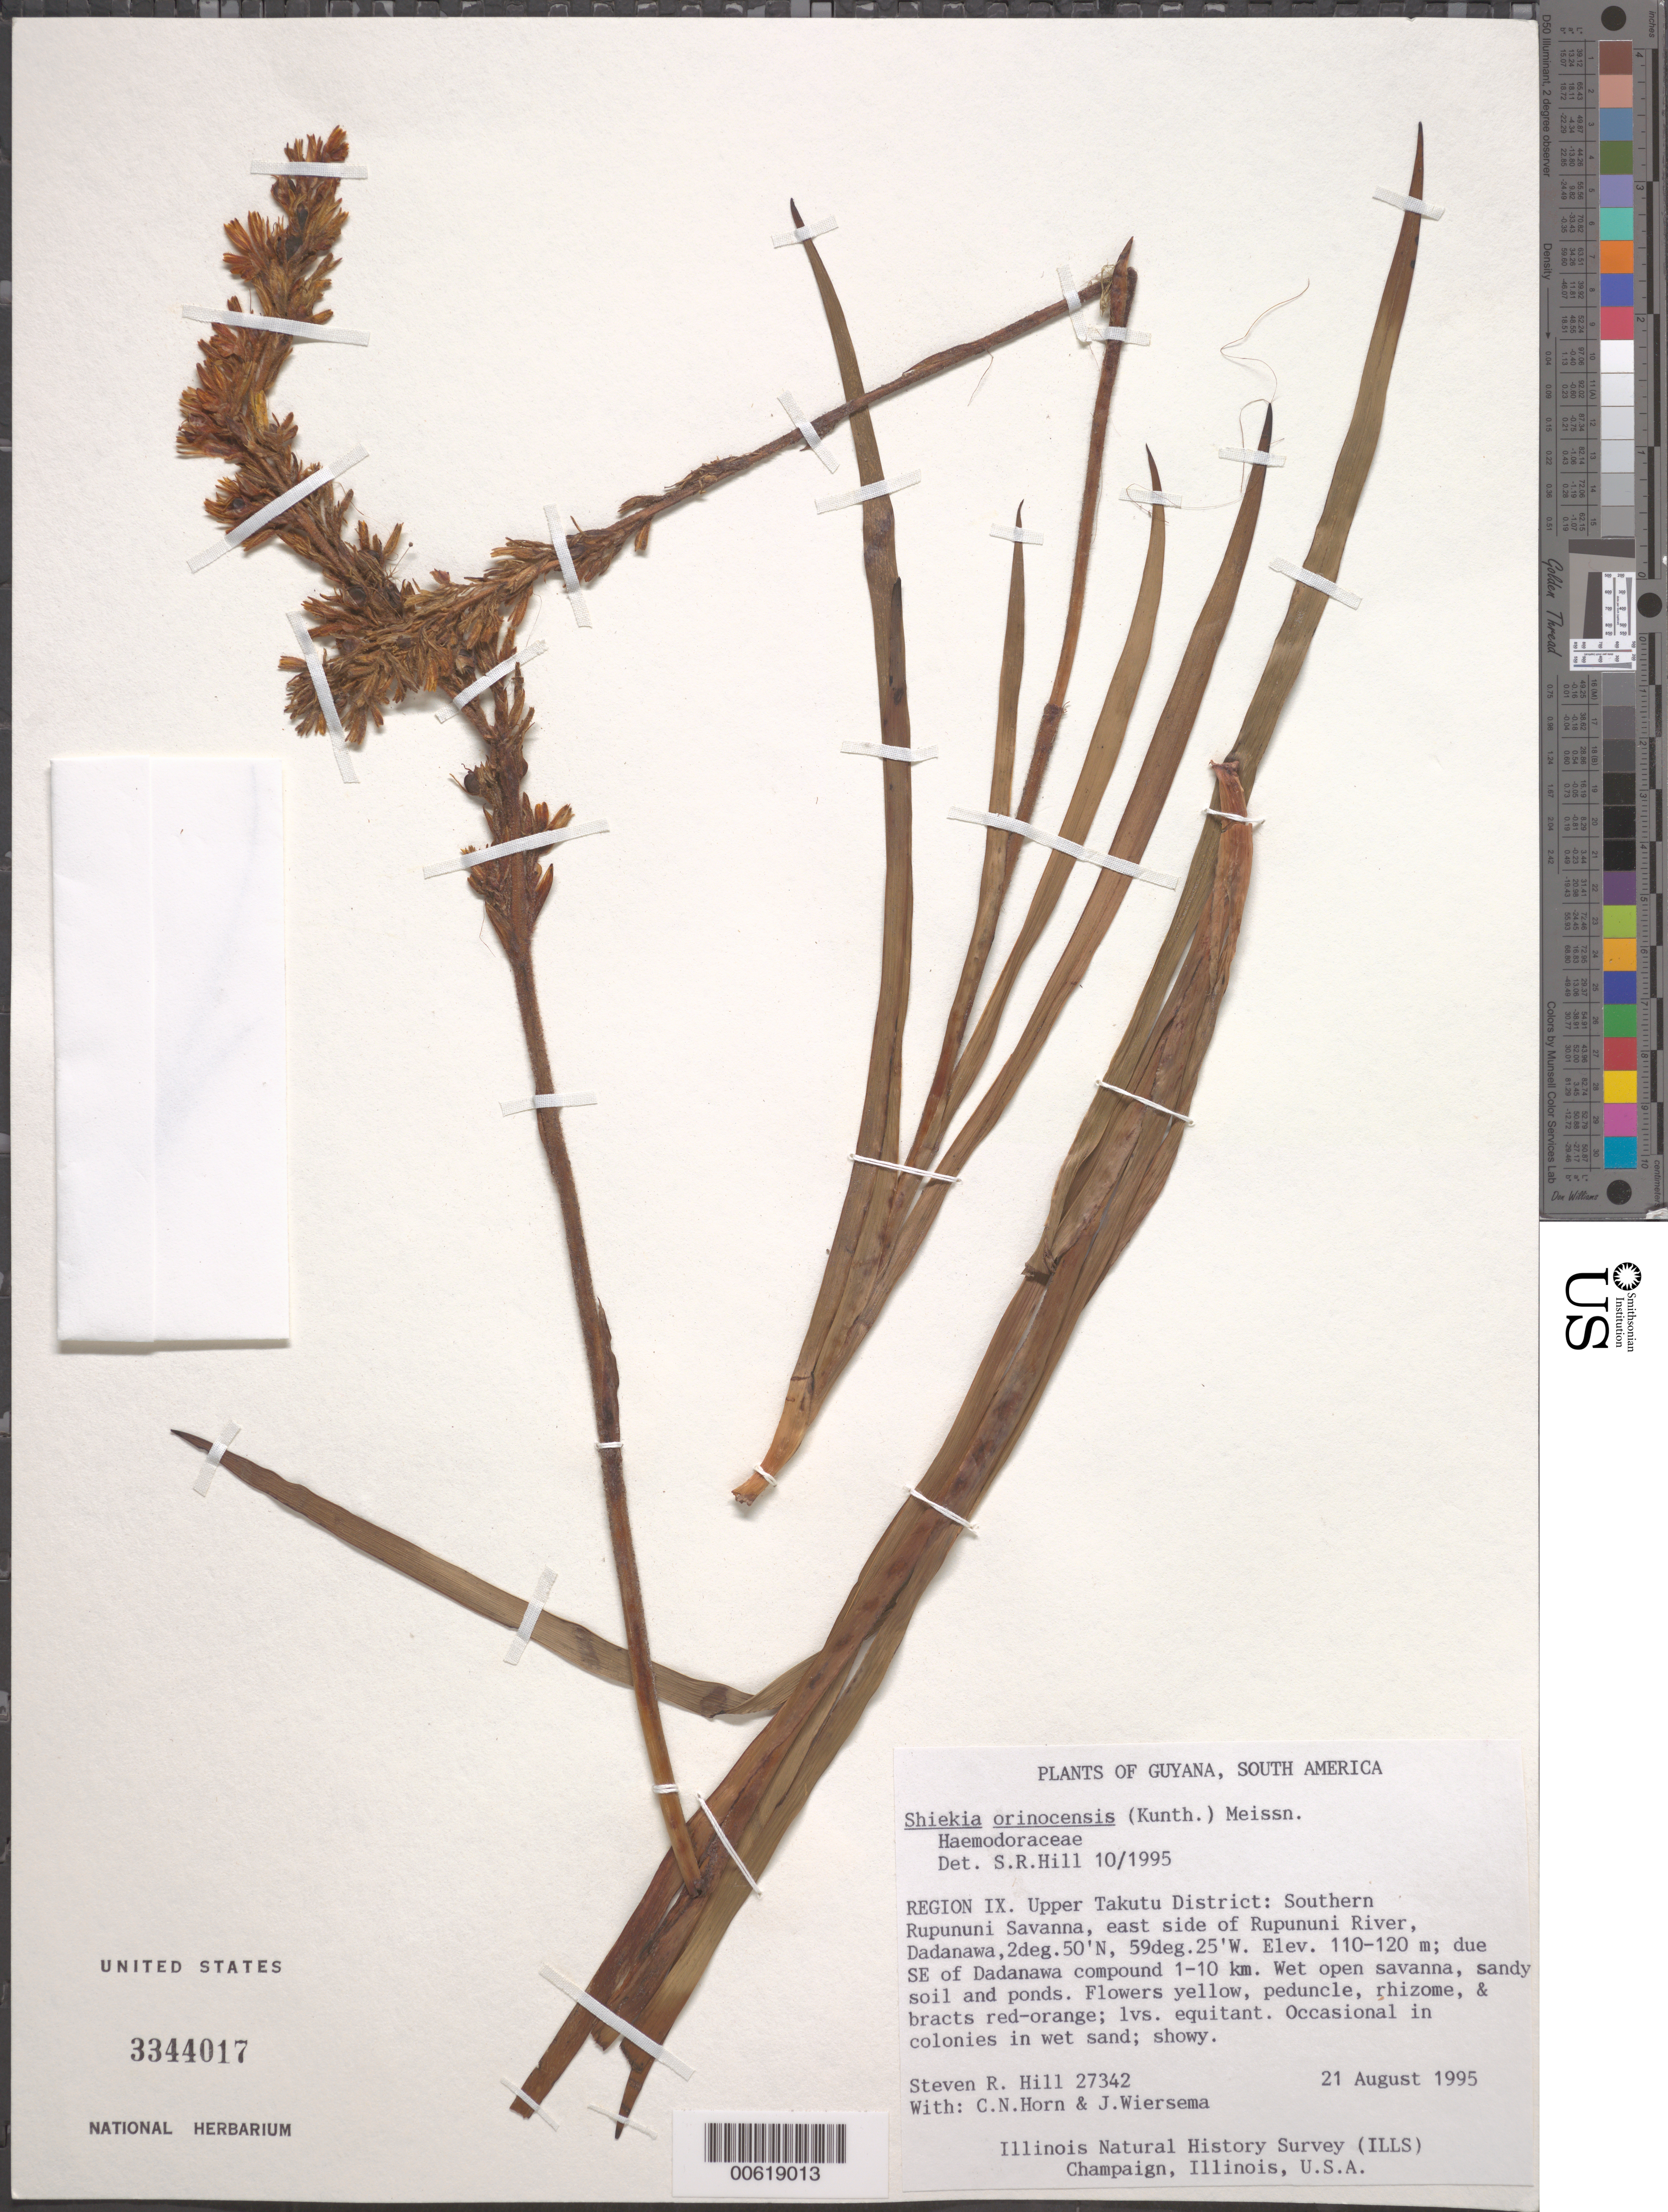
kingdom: Plantae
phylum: Tracheophyta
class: Liliopsida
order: Commelinales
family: Haemodoraceae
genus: Schiekia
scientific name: Schiekia orinocensis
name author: (Kunth) Meisn.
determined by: Hill, Steven R.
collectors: S. R. Hill, C. N. Horn & J. H. Wiersema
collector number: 27342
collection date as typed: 21-Aug-95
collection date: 1995-08-21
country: Guyana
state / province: U. Takutu-U. Essequibo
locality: Dadanawa, southern Rupununi Savanna, E side of Rupununi R.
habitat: Wet open savanna, sandy soil and ponds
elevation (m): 110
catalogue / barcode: US 3344017